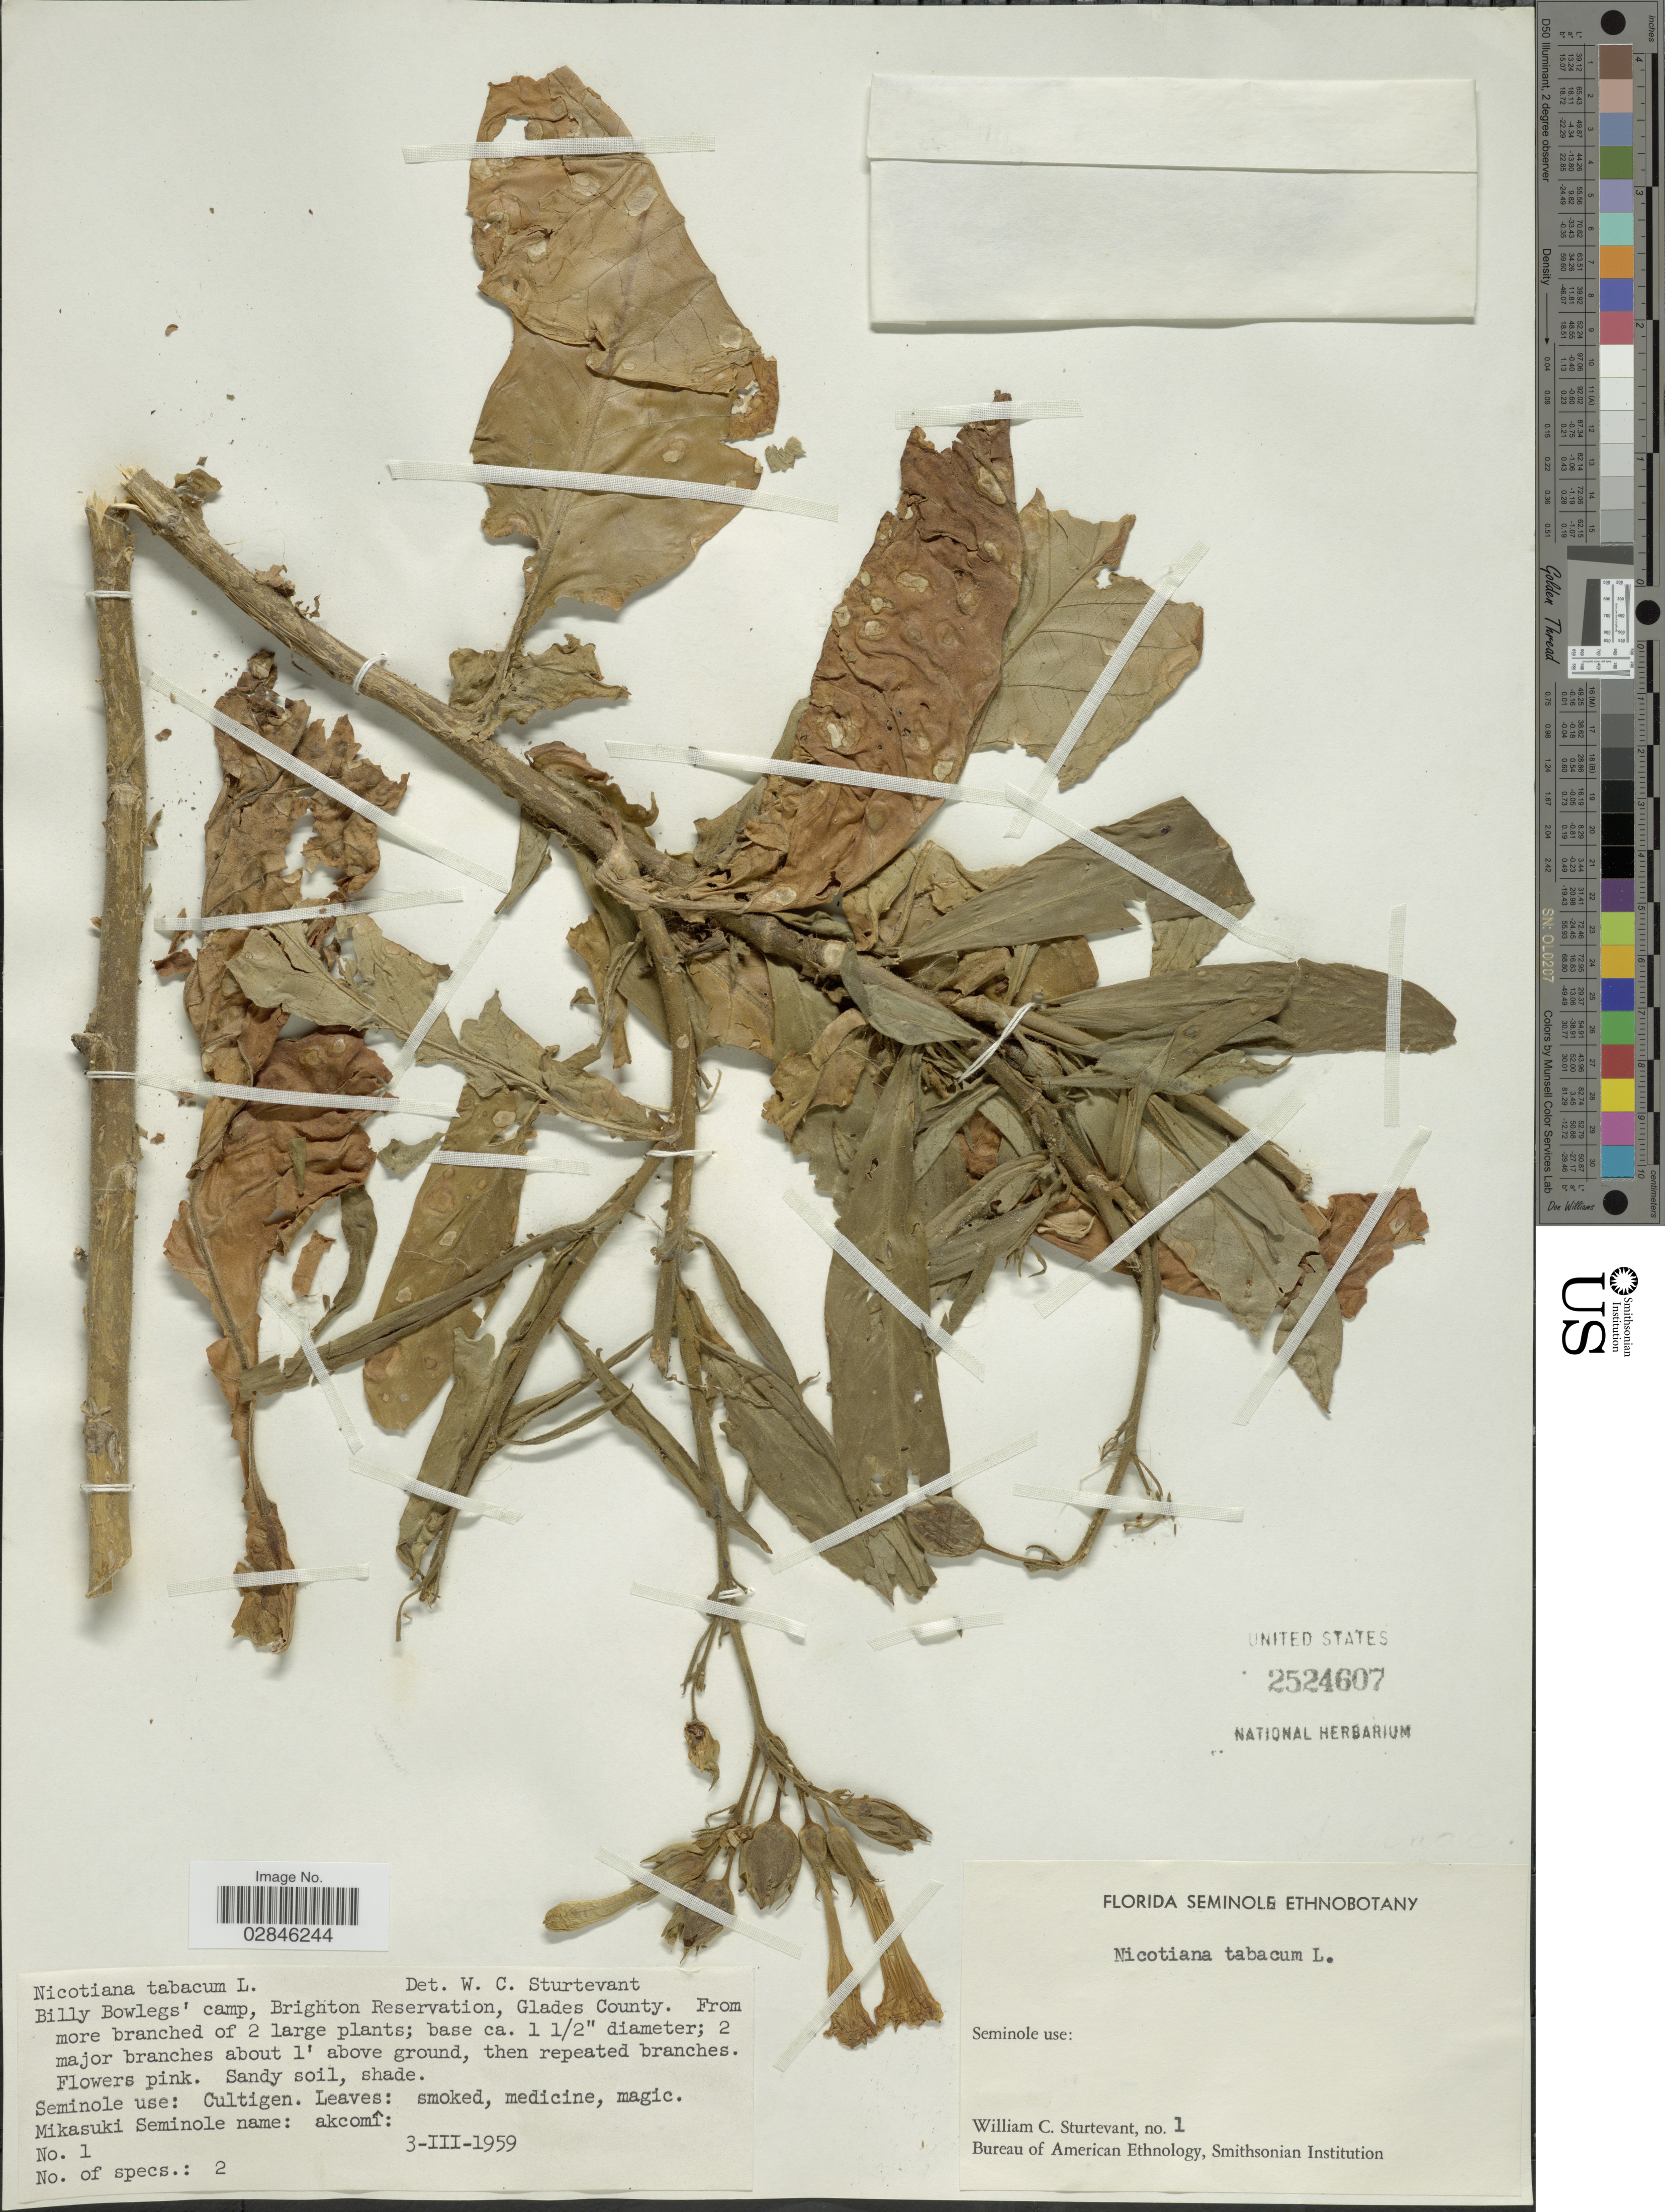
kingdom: Plantae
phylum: Tracheophyta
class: Magnoliopsida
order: Solanales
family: Solanaceae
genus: Nicotiana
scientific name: Nicotiana tabacum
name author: L.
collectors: W. Sturtevant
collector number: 1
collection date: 1959-03-03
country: United States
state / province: Florida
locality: Billy Bowlegs' camp, Brighton Reservation, Glades County.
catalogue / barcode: US 2524607